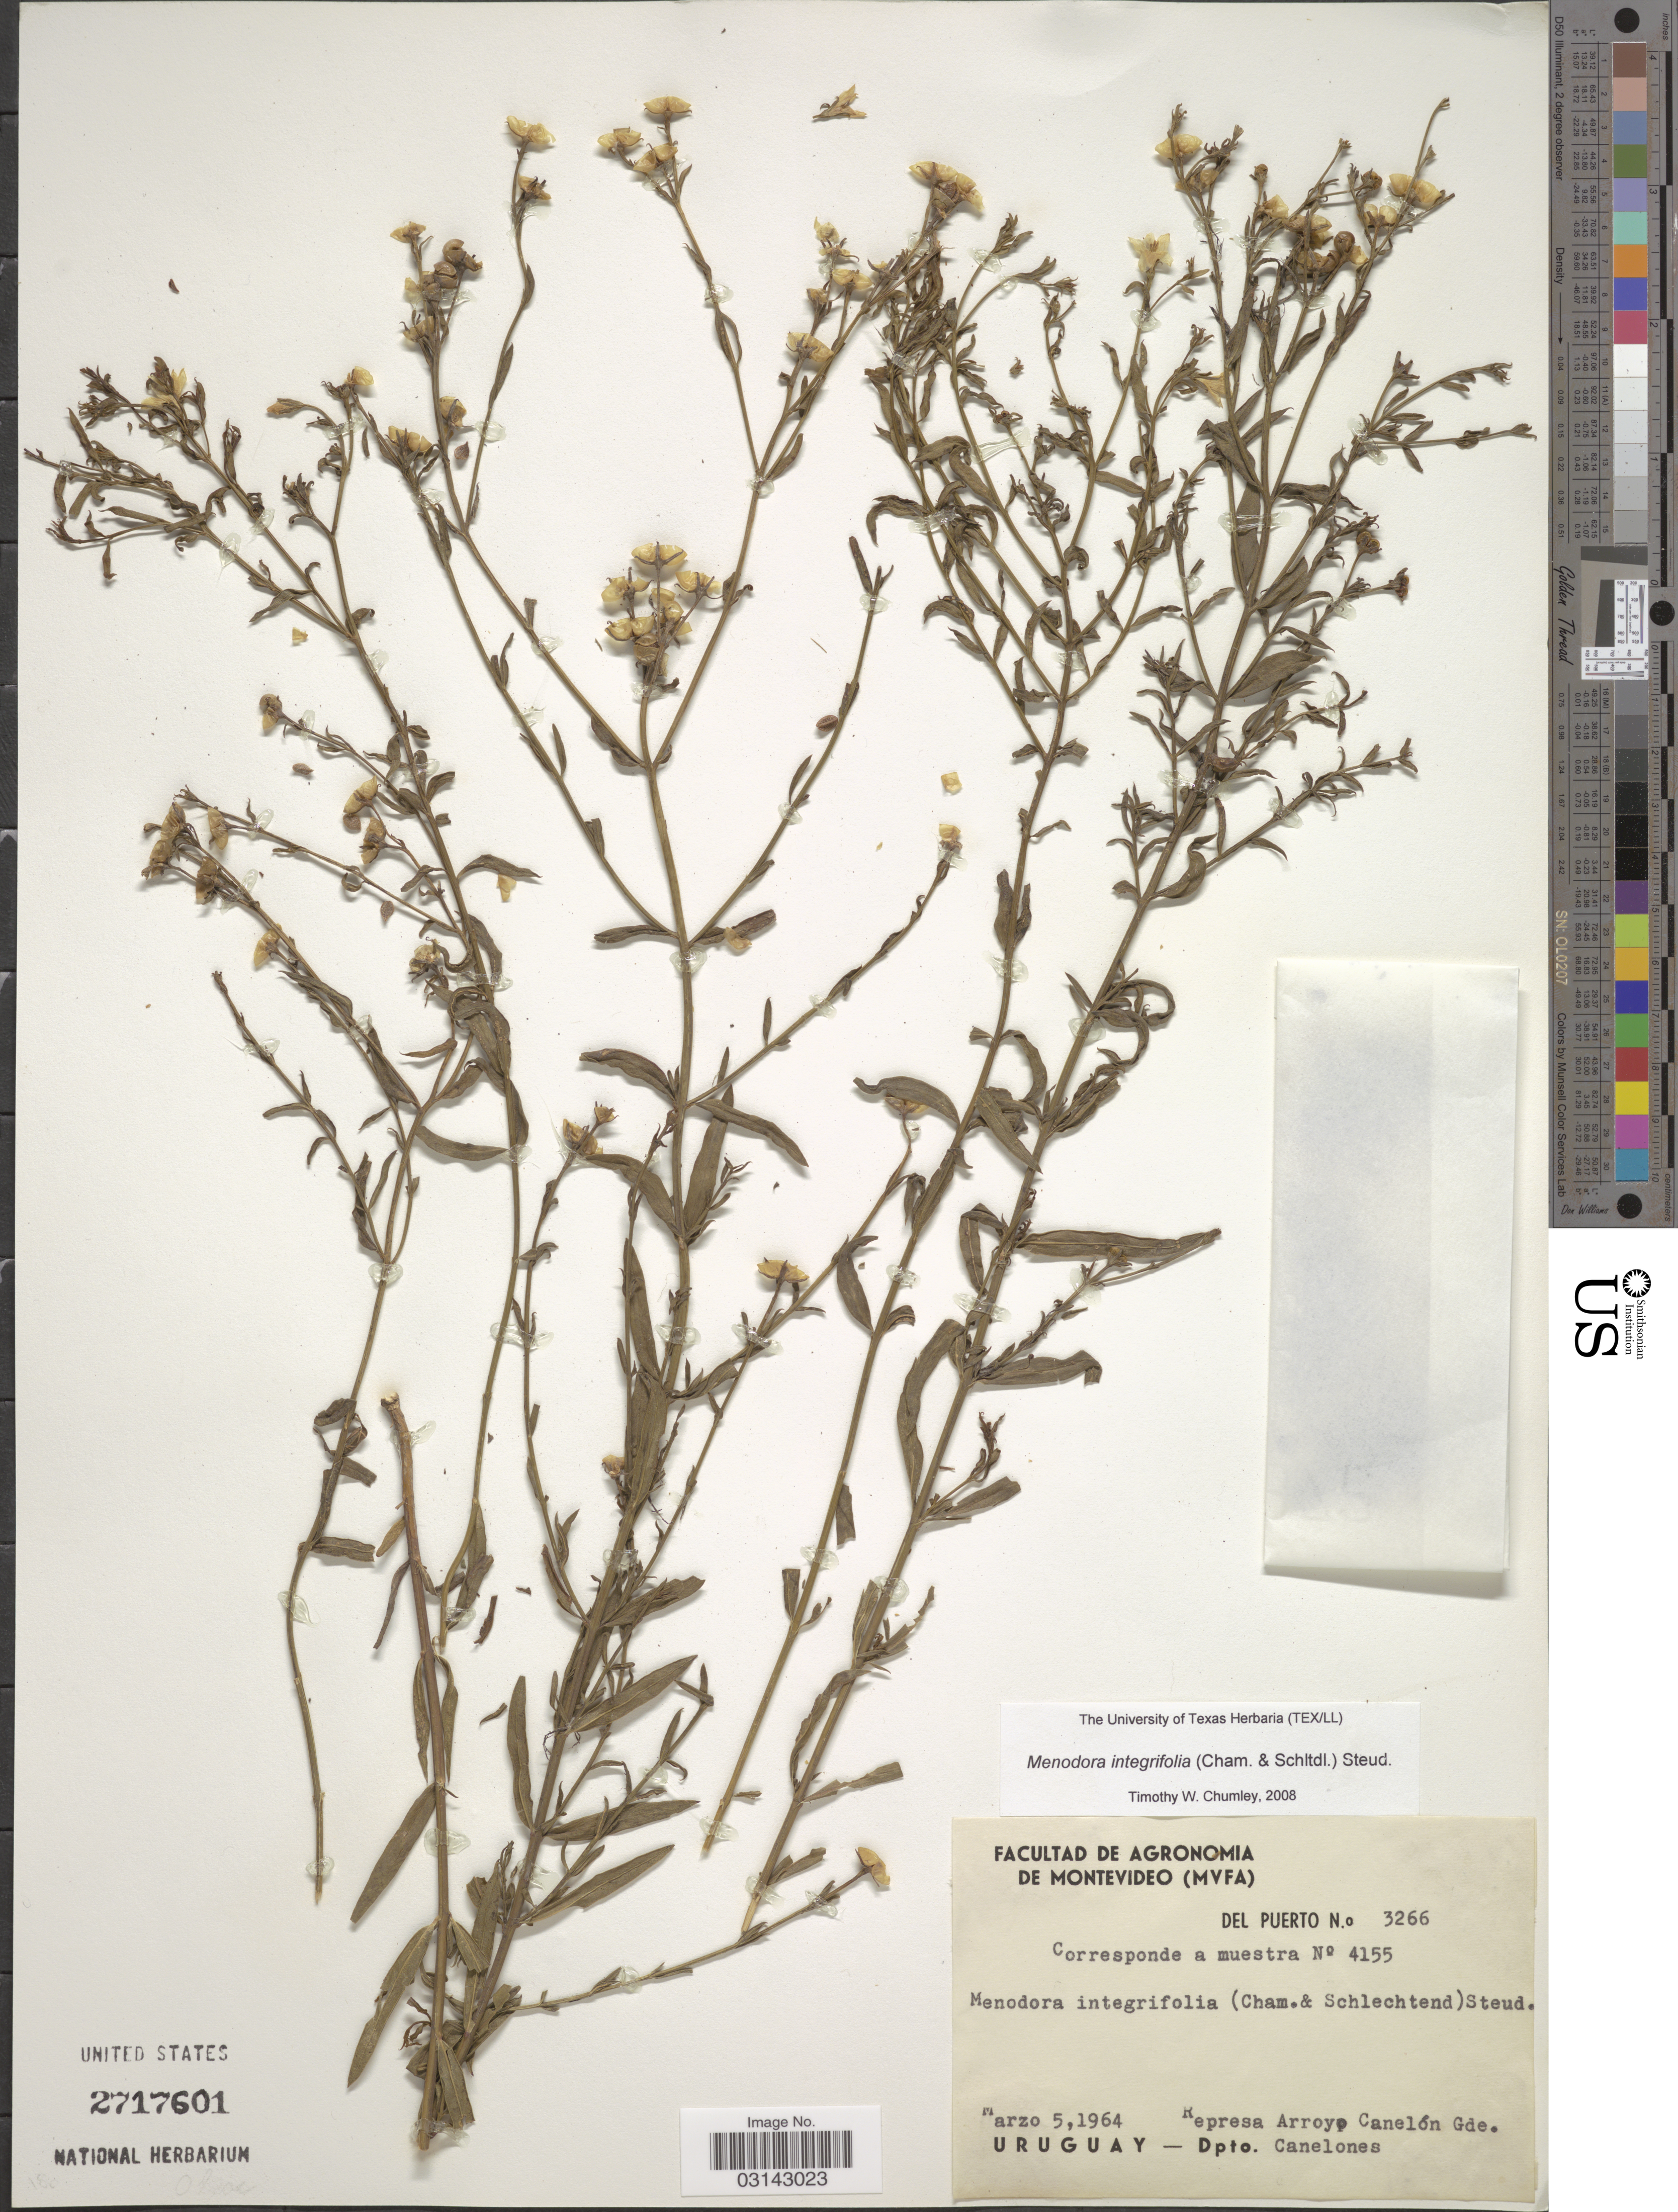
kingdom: Plantae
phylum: Tracheophyta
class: Magnoliopsida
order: Lamiales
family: Oleaceae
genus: Menodora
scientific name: Menodora integrifolia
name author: (Cham. & Schltdl.) Steud.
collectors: Del Puerto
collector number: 3266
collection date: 1964-03-05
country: Uruguay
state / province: Canelones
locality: Represa Arroyo Canelón Gde. Dpto. Canelones.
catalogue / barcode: US 2717601